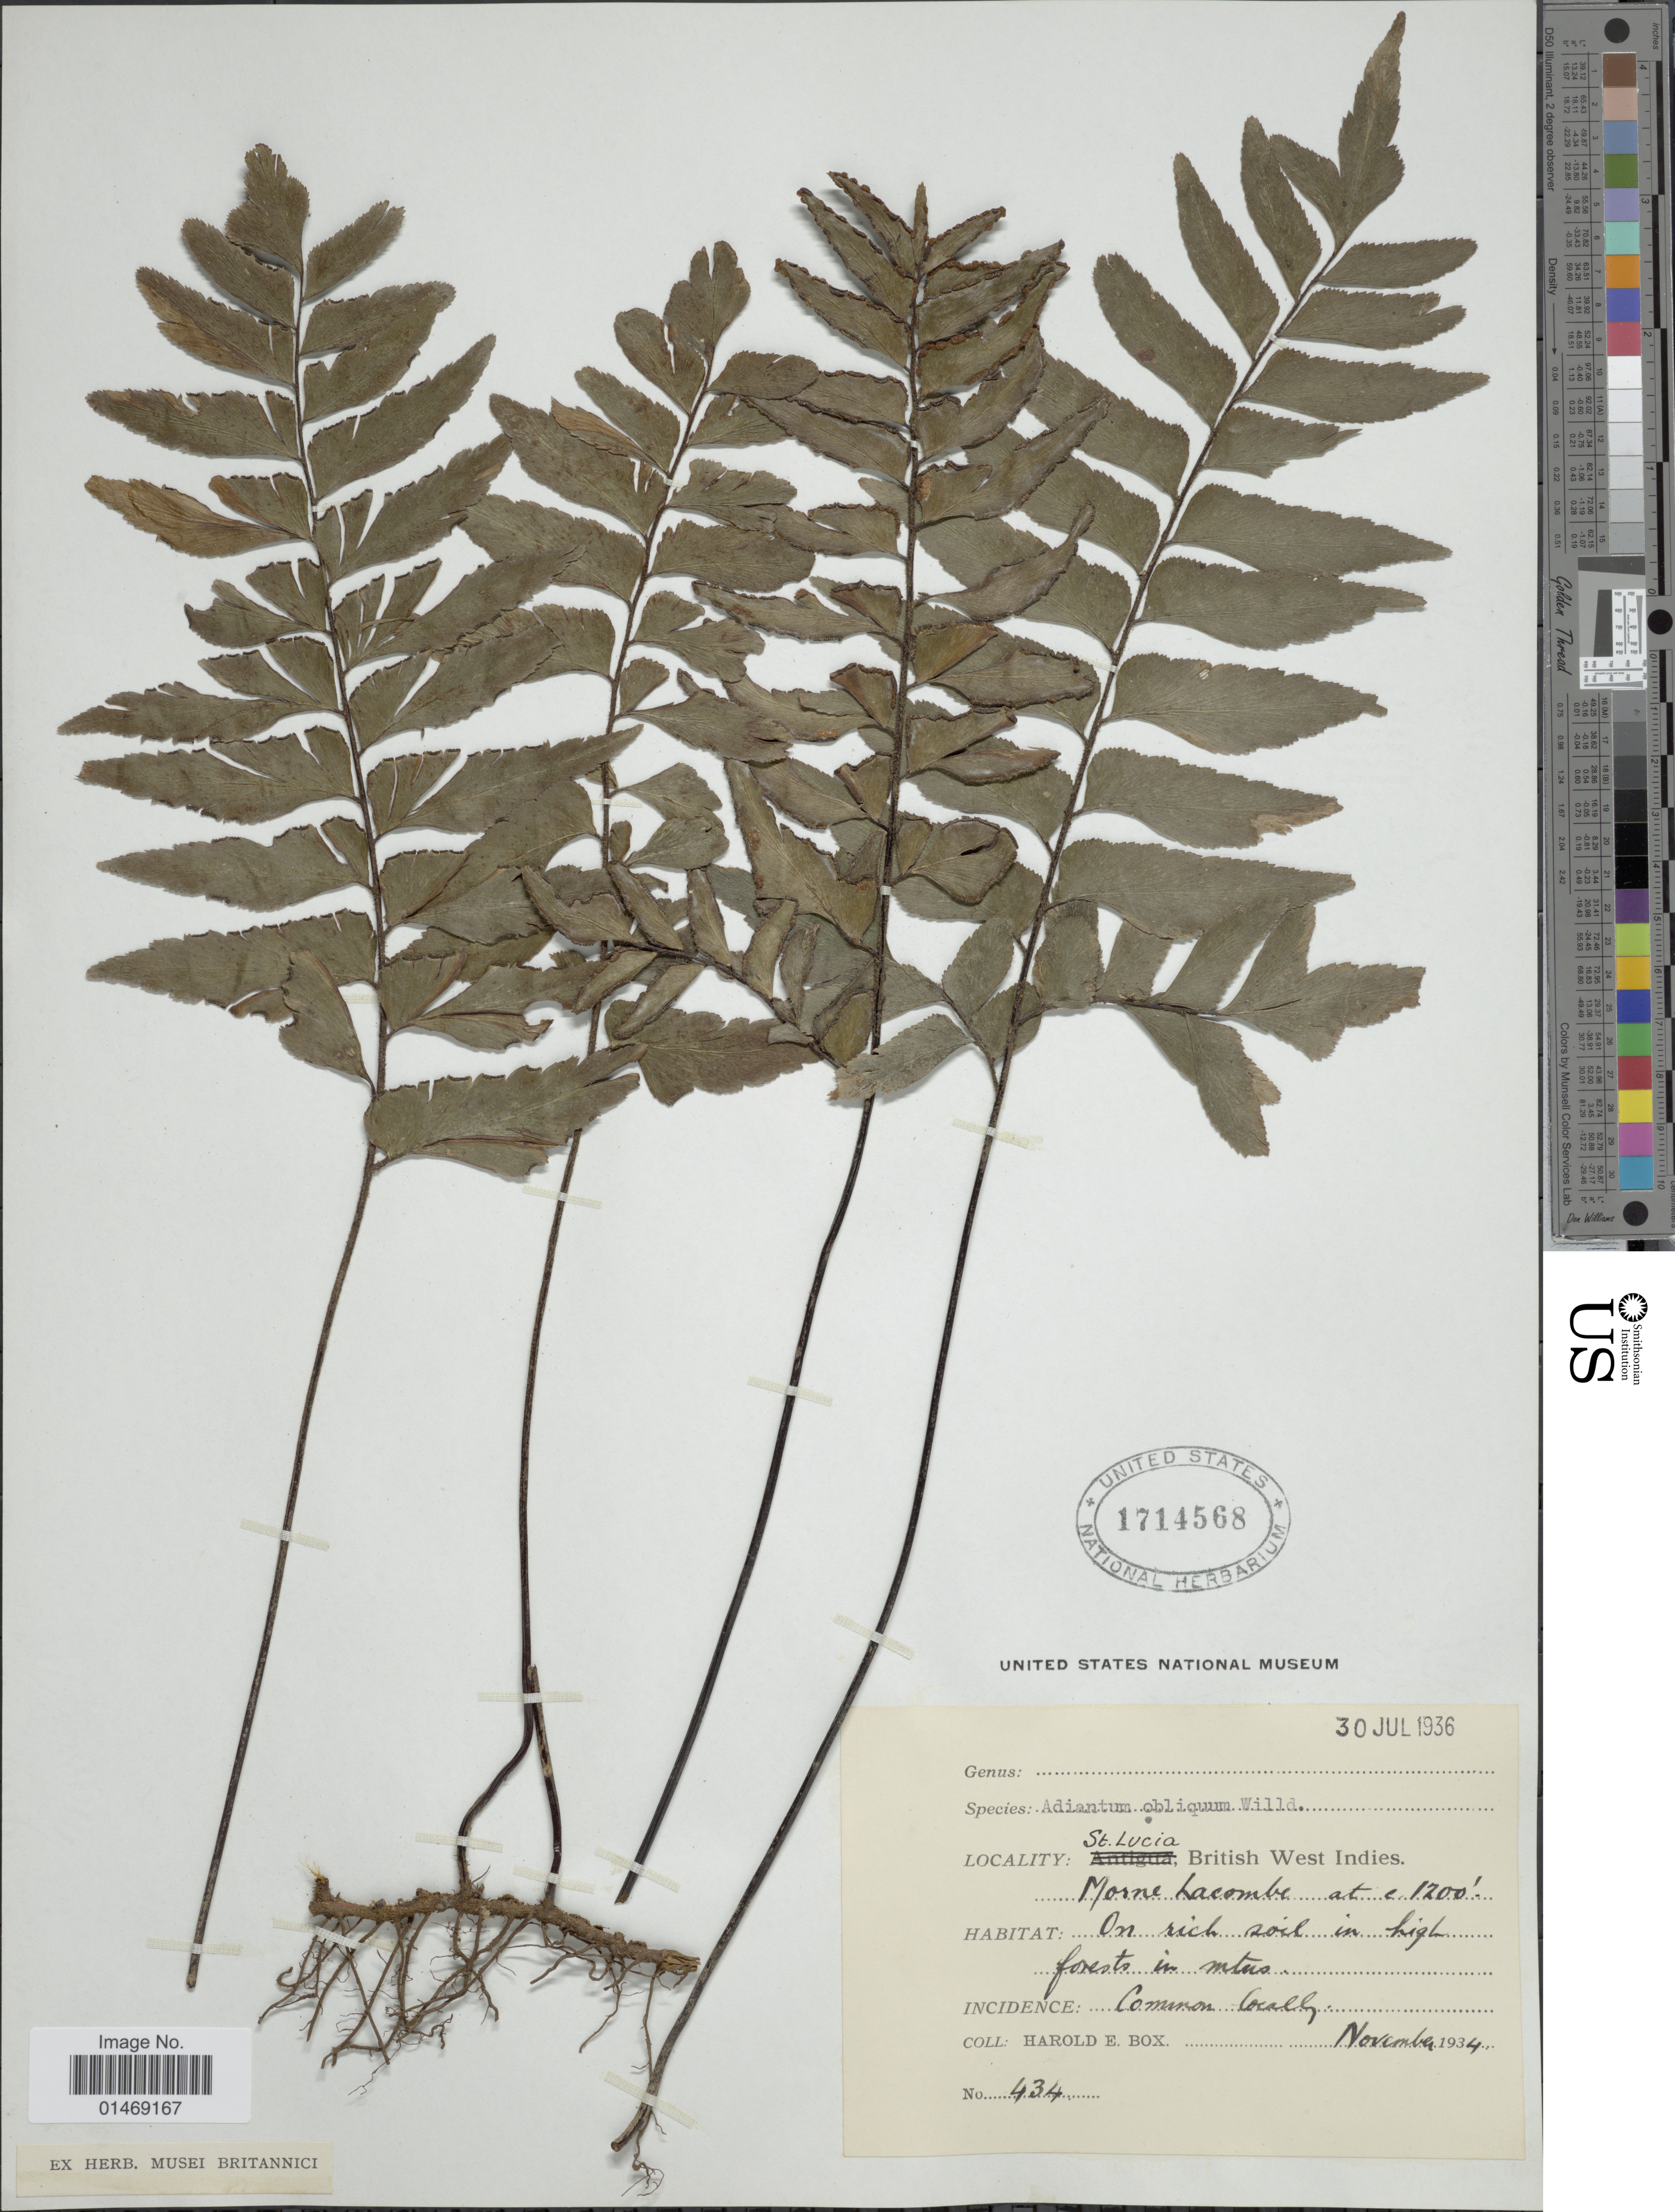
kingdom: Plantae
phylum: Tracheophyta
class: Polypodiopsida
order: Polypodiales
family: Pteridaceae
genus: Adiantum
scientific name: Adiantum obliquum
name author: Willd.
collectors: H. E. Box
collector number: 434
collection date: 1934-11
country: St. Lucia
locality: British West Indies, Morne Lacombe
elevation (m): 366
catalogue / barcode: US 1714568